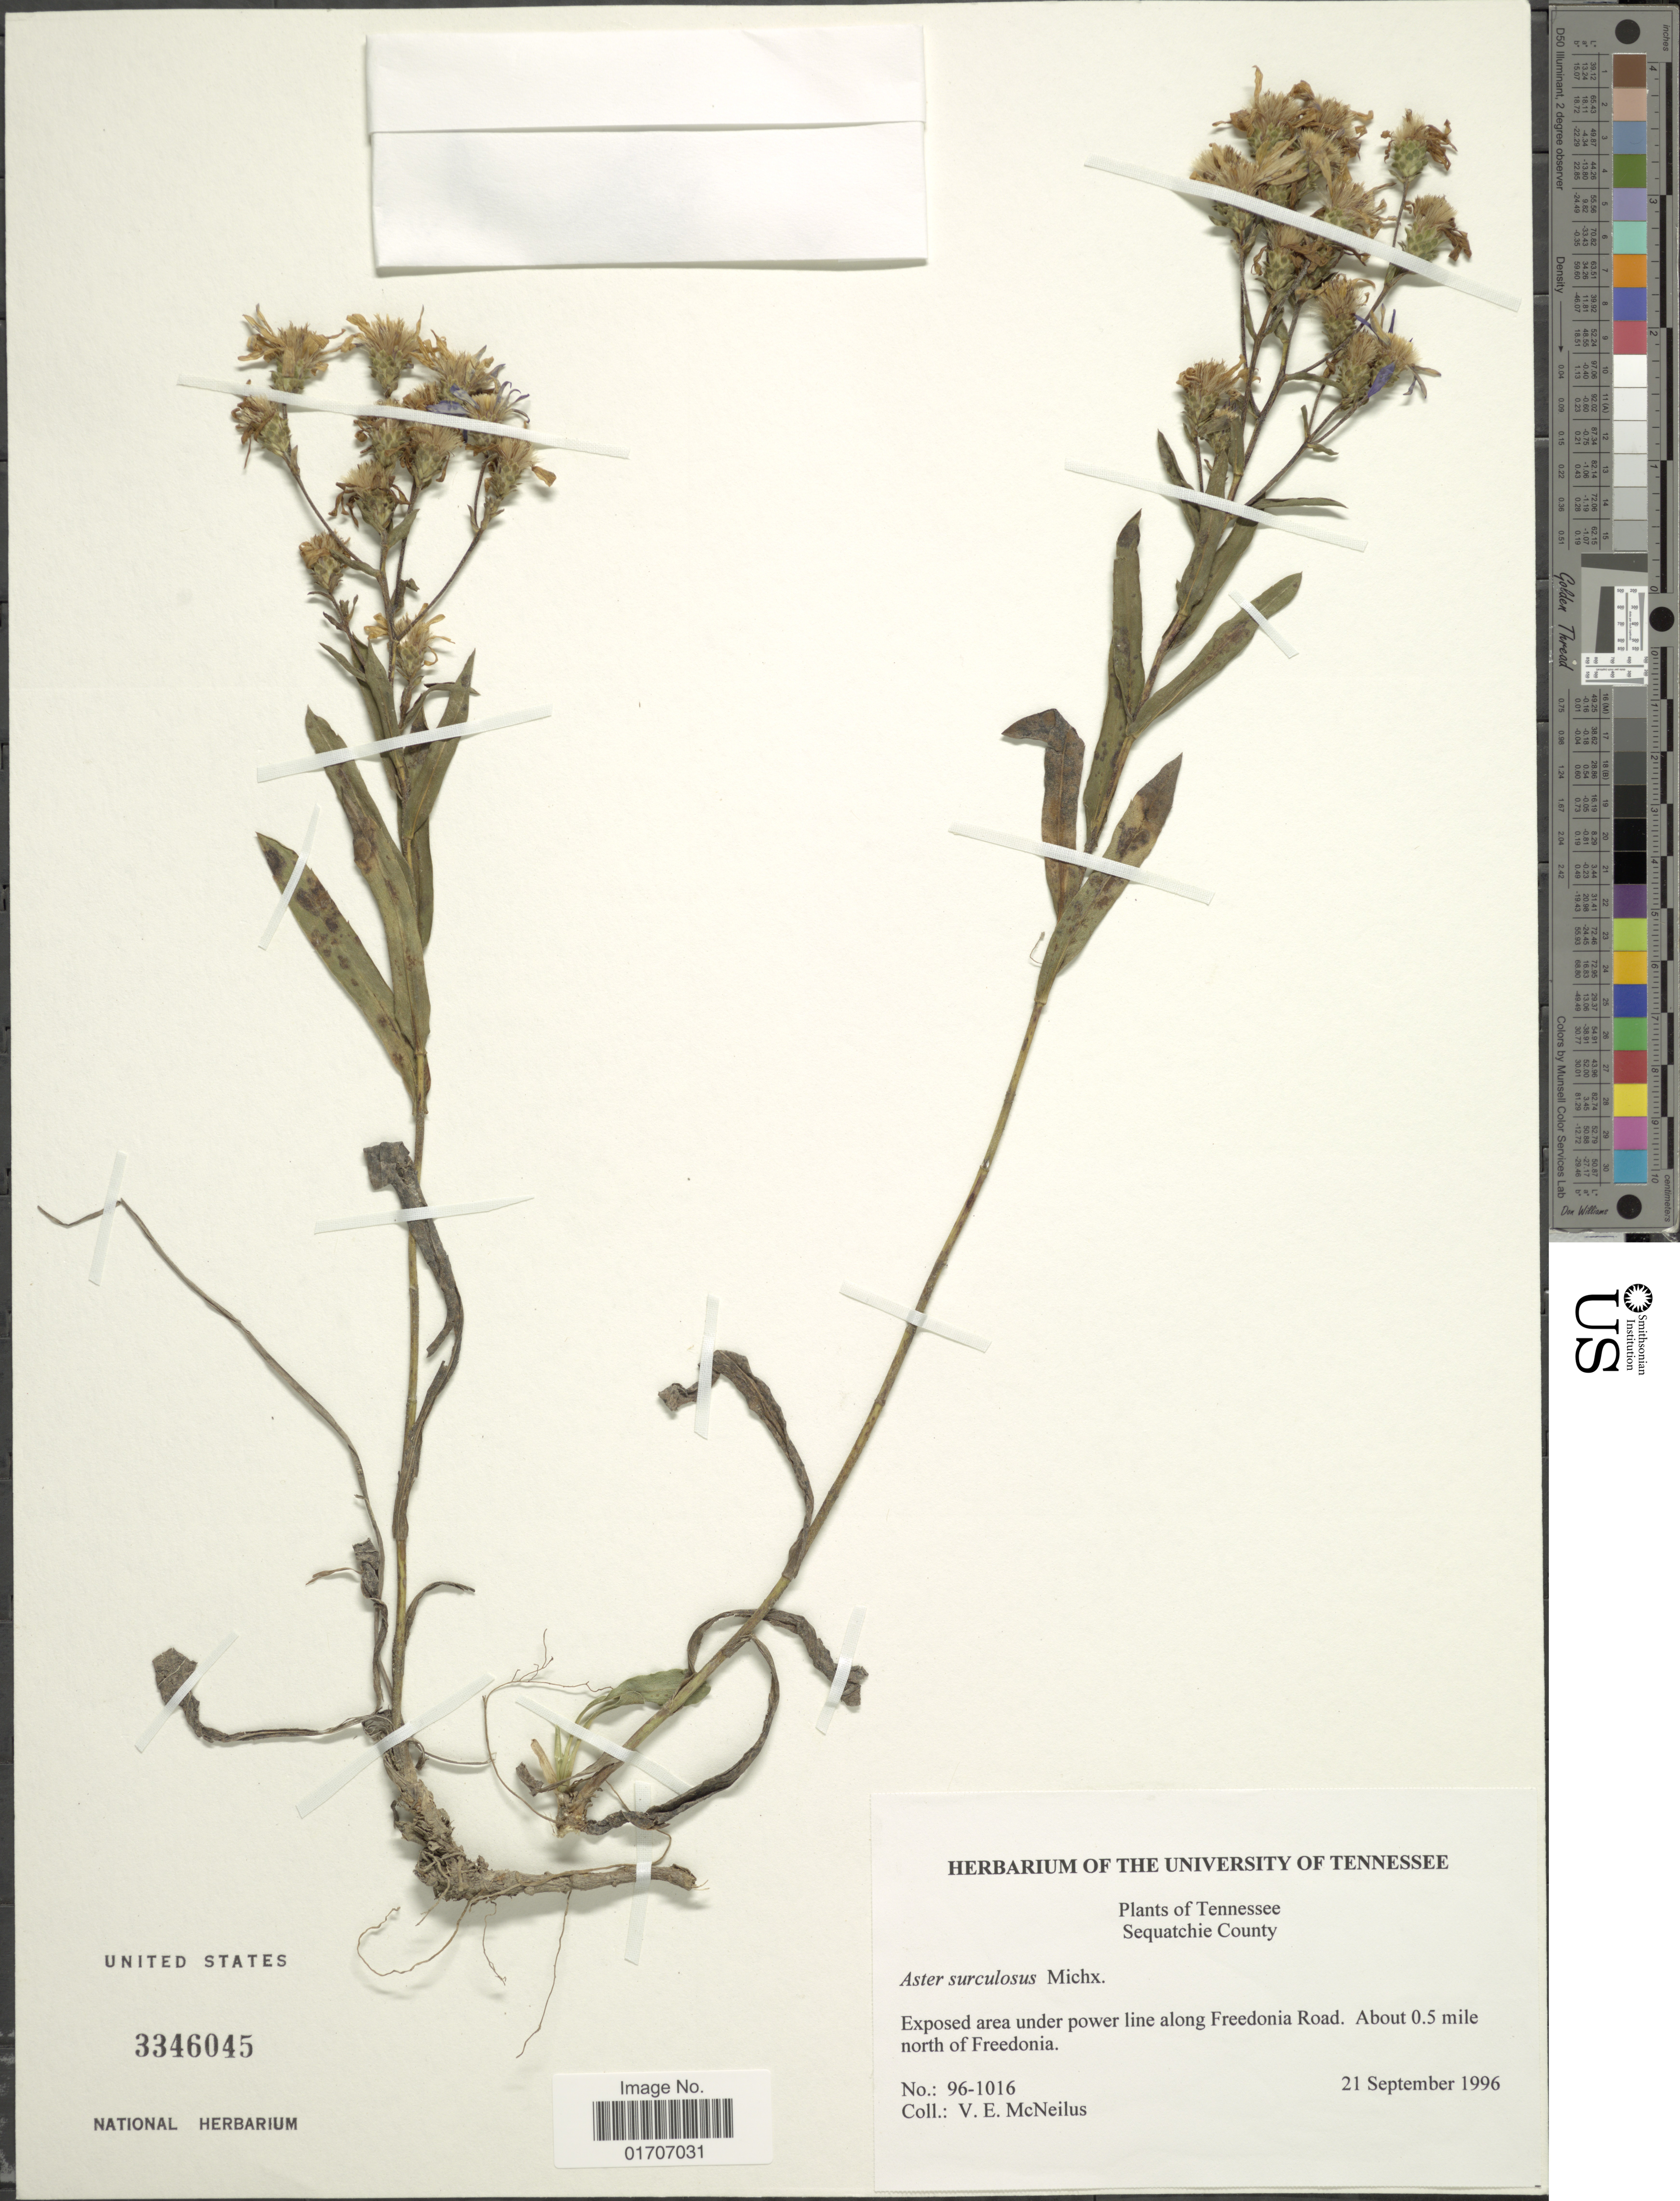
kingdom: Plantae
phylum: Tracheophyta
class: Magnoliopsida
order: Asterales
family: Asteraceae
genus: Eurybia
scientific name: Eurybia surculosa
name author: (Michx.) G.L. Nesom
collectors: V. Mcneilus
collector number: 96-1016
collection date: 1996-09-21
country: United States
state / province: Tennessee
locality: Sequatchie County. Exposed area under power line along Freedonia Road. About 0.5 mile north of Freedonia.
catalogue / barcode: US 3346045